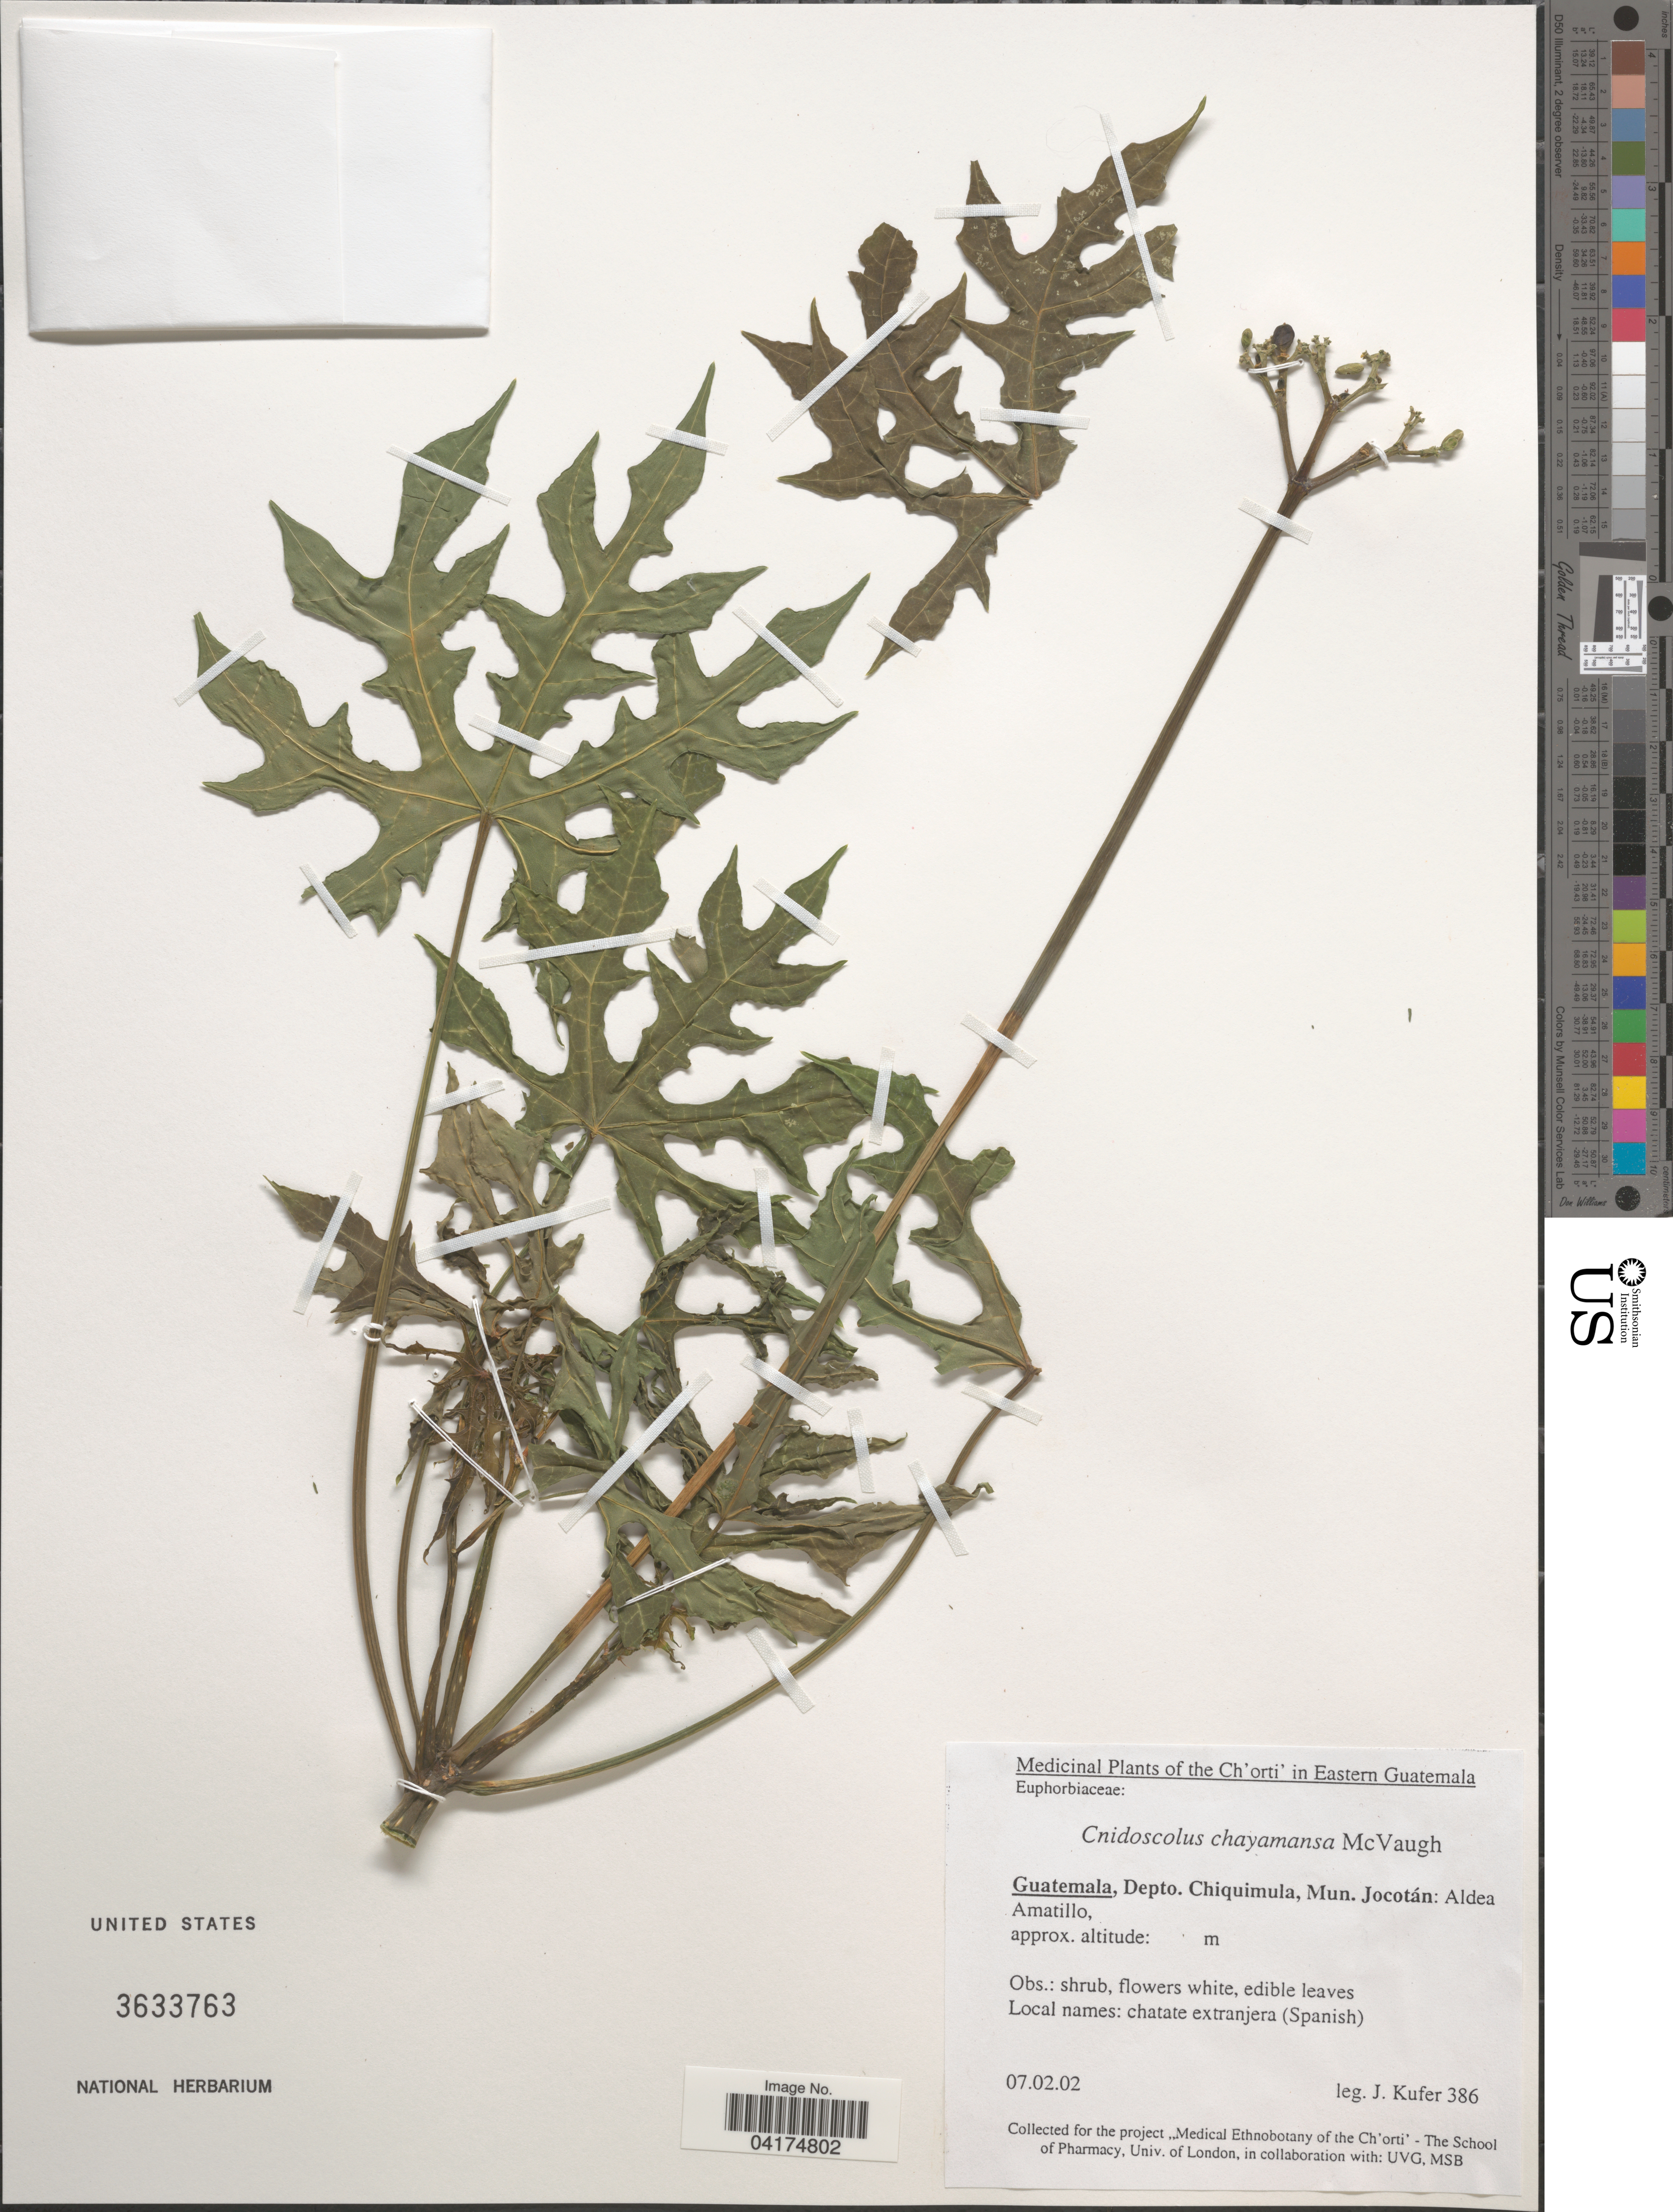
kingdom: Plantae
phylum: Tracheophyta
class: Magnoliopsida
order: Malpighiales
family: Euphorbiaceae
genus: Cnidoscolus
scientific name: Cnidoscolus chayamansa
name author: McVaugh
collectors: J. Kufer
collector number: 386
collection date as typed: Transcribed d/m/y: 7/2/2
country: Guatemala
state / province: Chiquimula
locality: Depto. Chiquimula, Mun. Jocotán: Aldea Amatillo.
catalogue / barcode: US 3633763